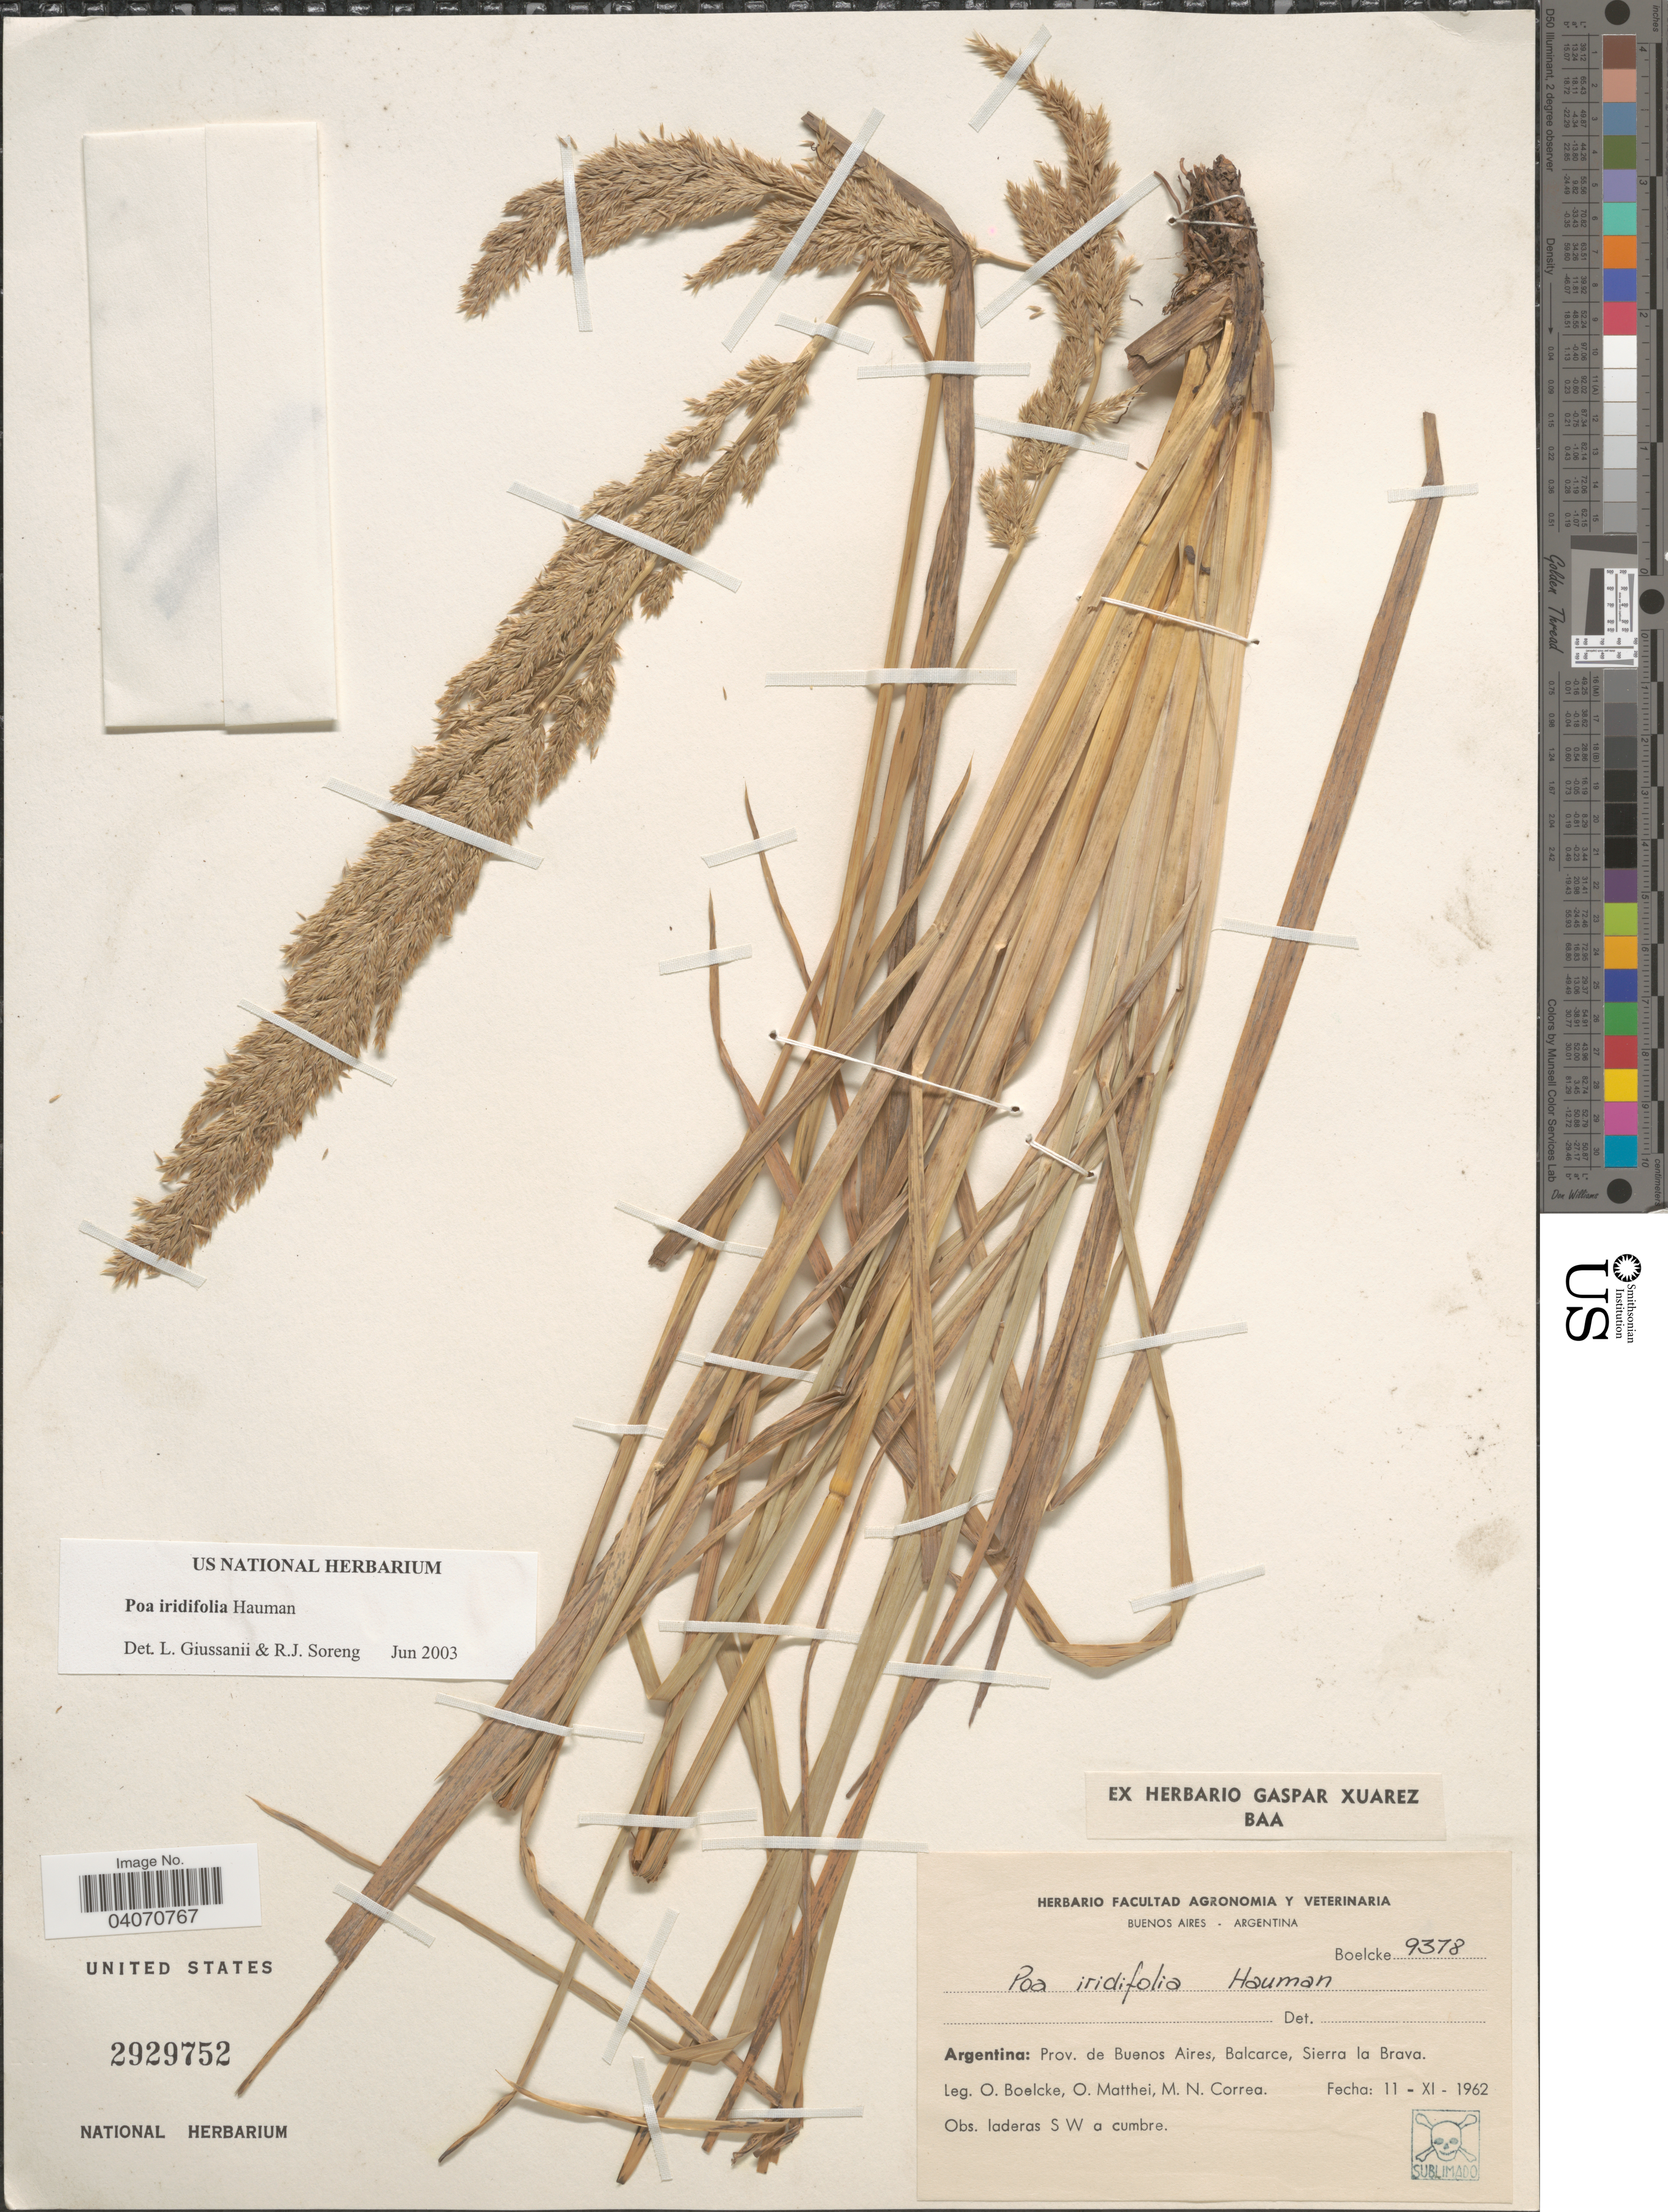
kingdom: Plantae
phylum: Tracheophyta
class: Liliopsida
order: Poales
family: Poaceae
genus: Poa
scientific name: Poa iridifolia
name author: Hauman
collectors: O. Boelcke, O. Matthei & M. N. Correa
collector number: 9378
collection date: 1962-11-11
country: Argentina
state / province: Buenos Aires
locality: Balcarce, Sierra la Brava.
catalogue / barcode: US 2929752